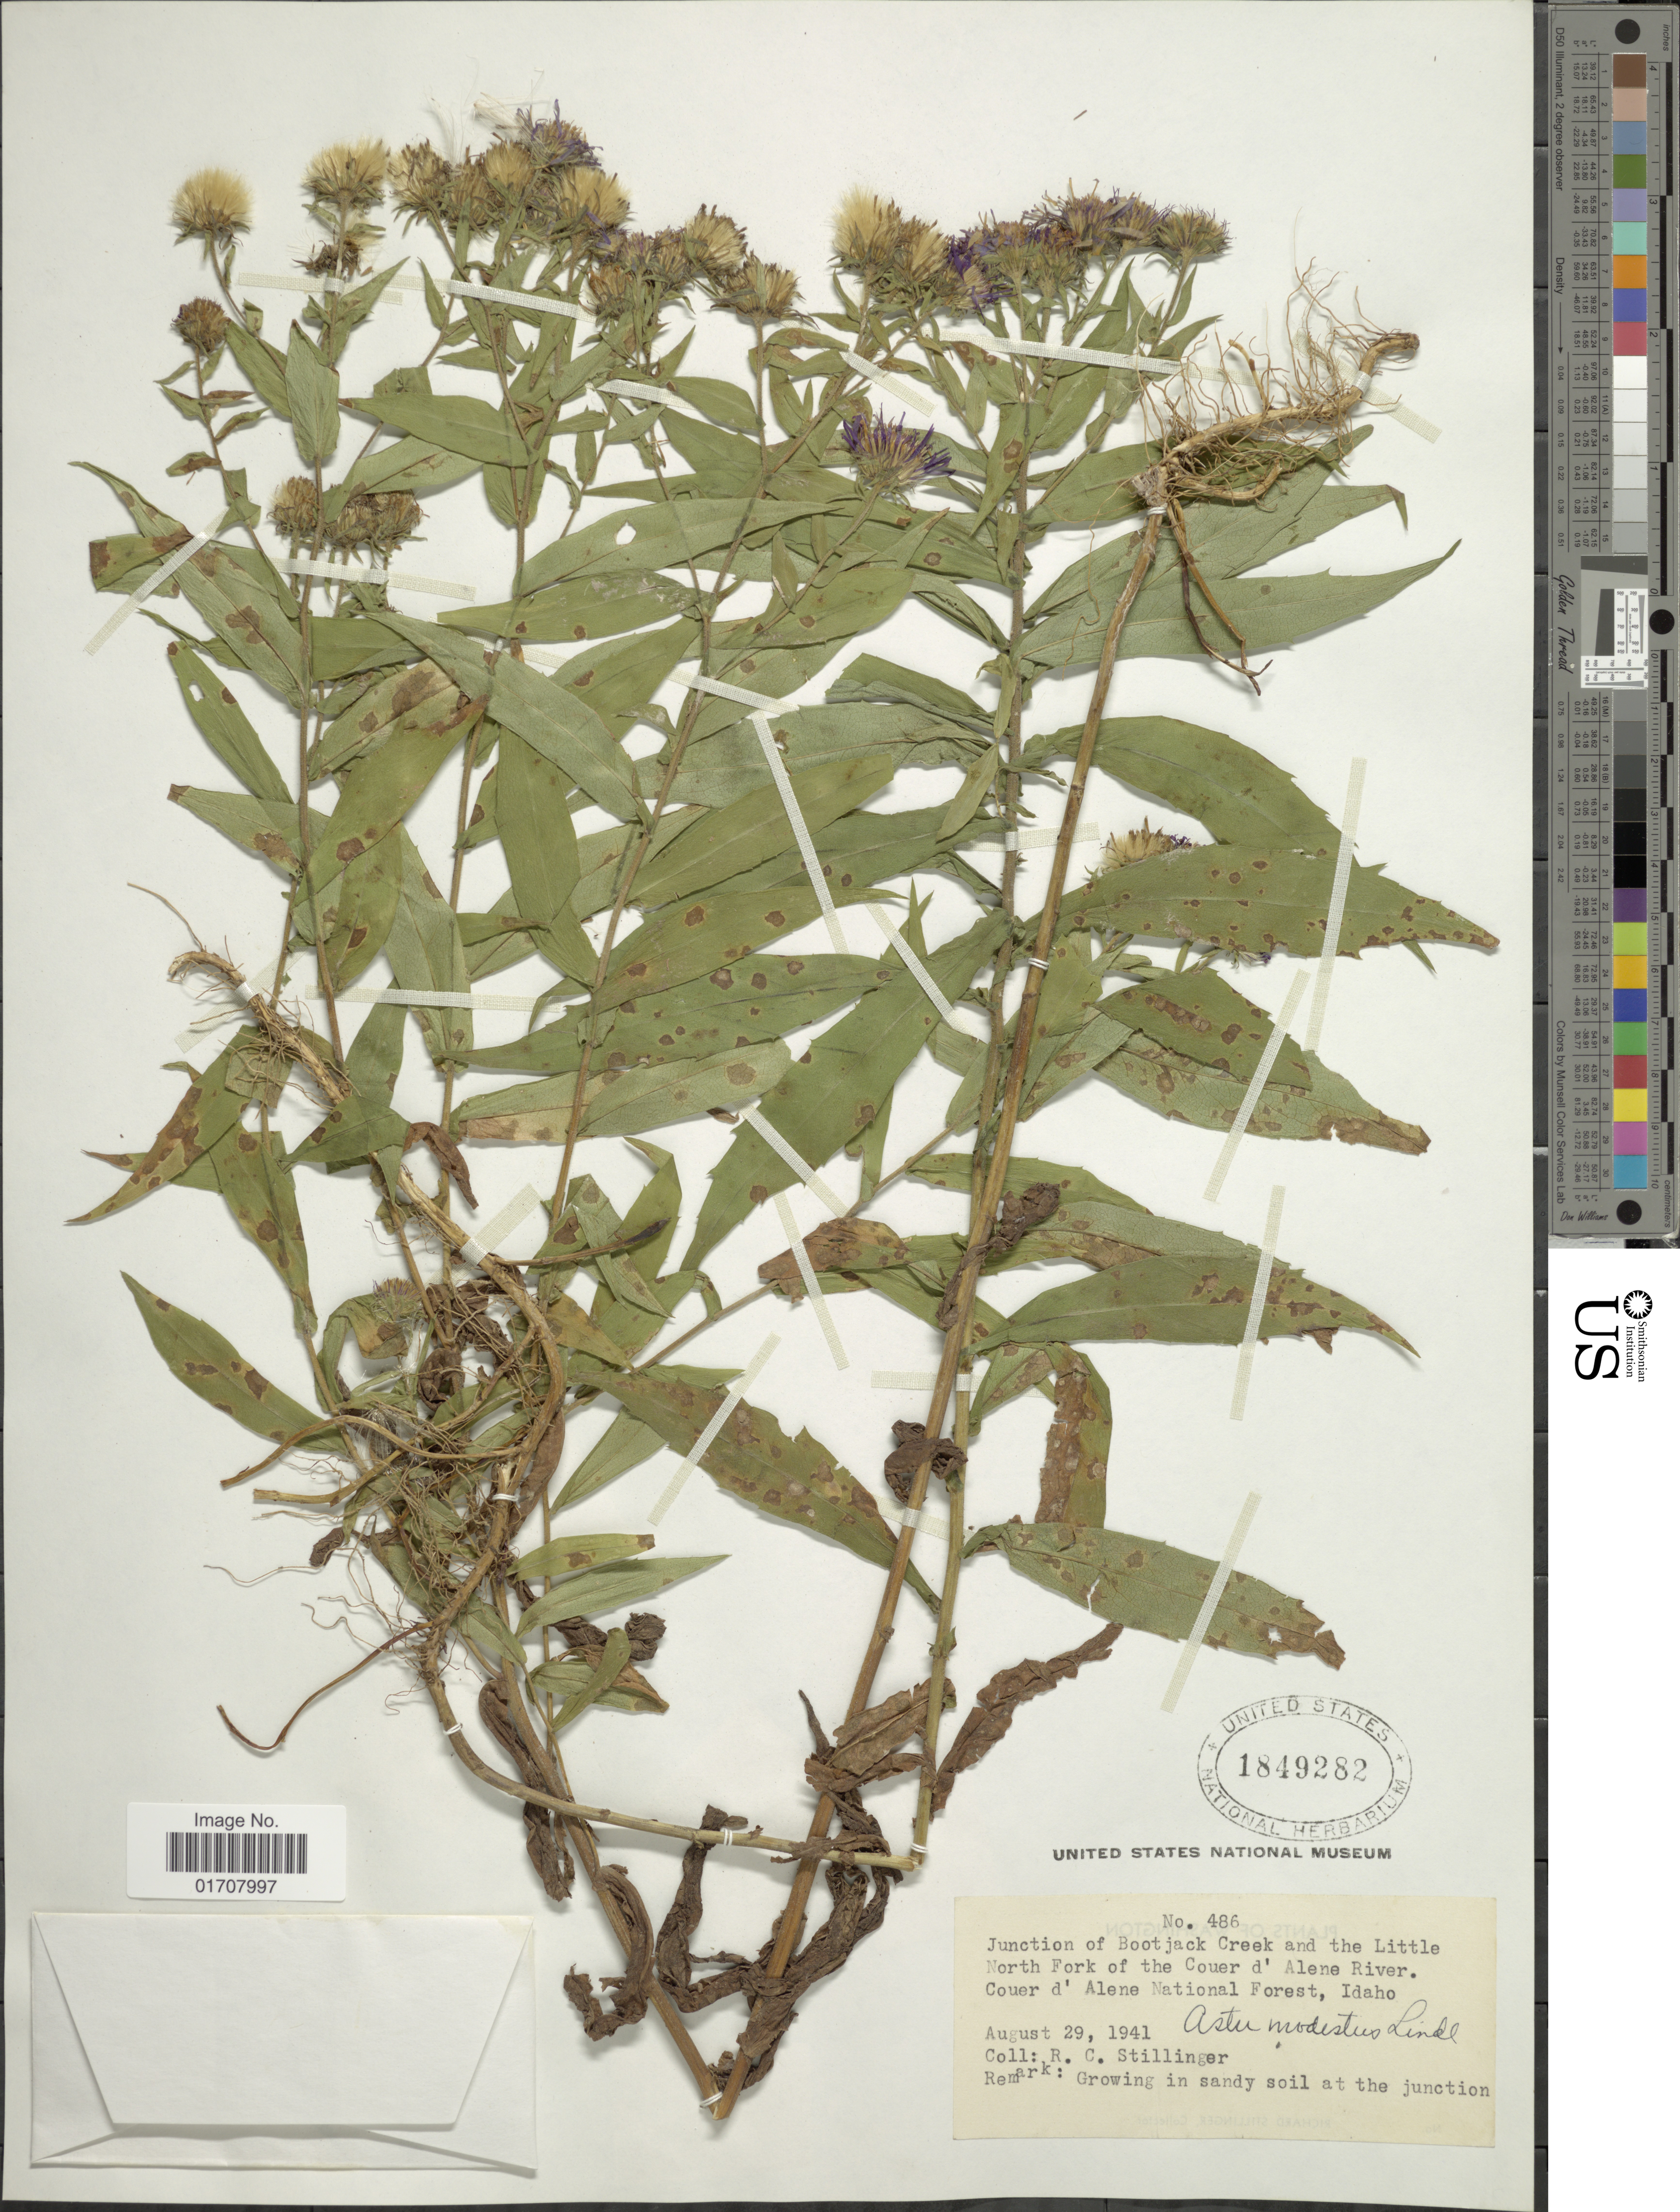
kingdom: Plantae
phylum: Tracheophyta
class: Magnoliopsida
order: Asterales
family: Asteraceae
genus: Canadanthus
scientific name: Canadanthus modestus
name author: (Lindl.) G.L. Nesom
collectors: R. Stillinger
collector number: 486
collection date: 1941-08-29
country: United States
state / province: Idaho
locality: Junction of Bootjack Creek and the Little North Fork of the Couer d'Alene River, Couer d'Alene National Forest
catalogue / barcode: US 1849282